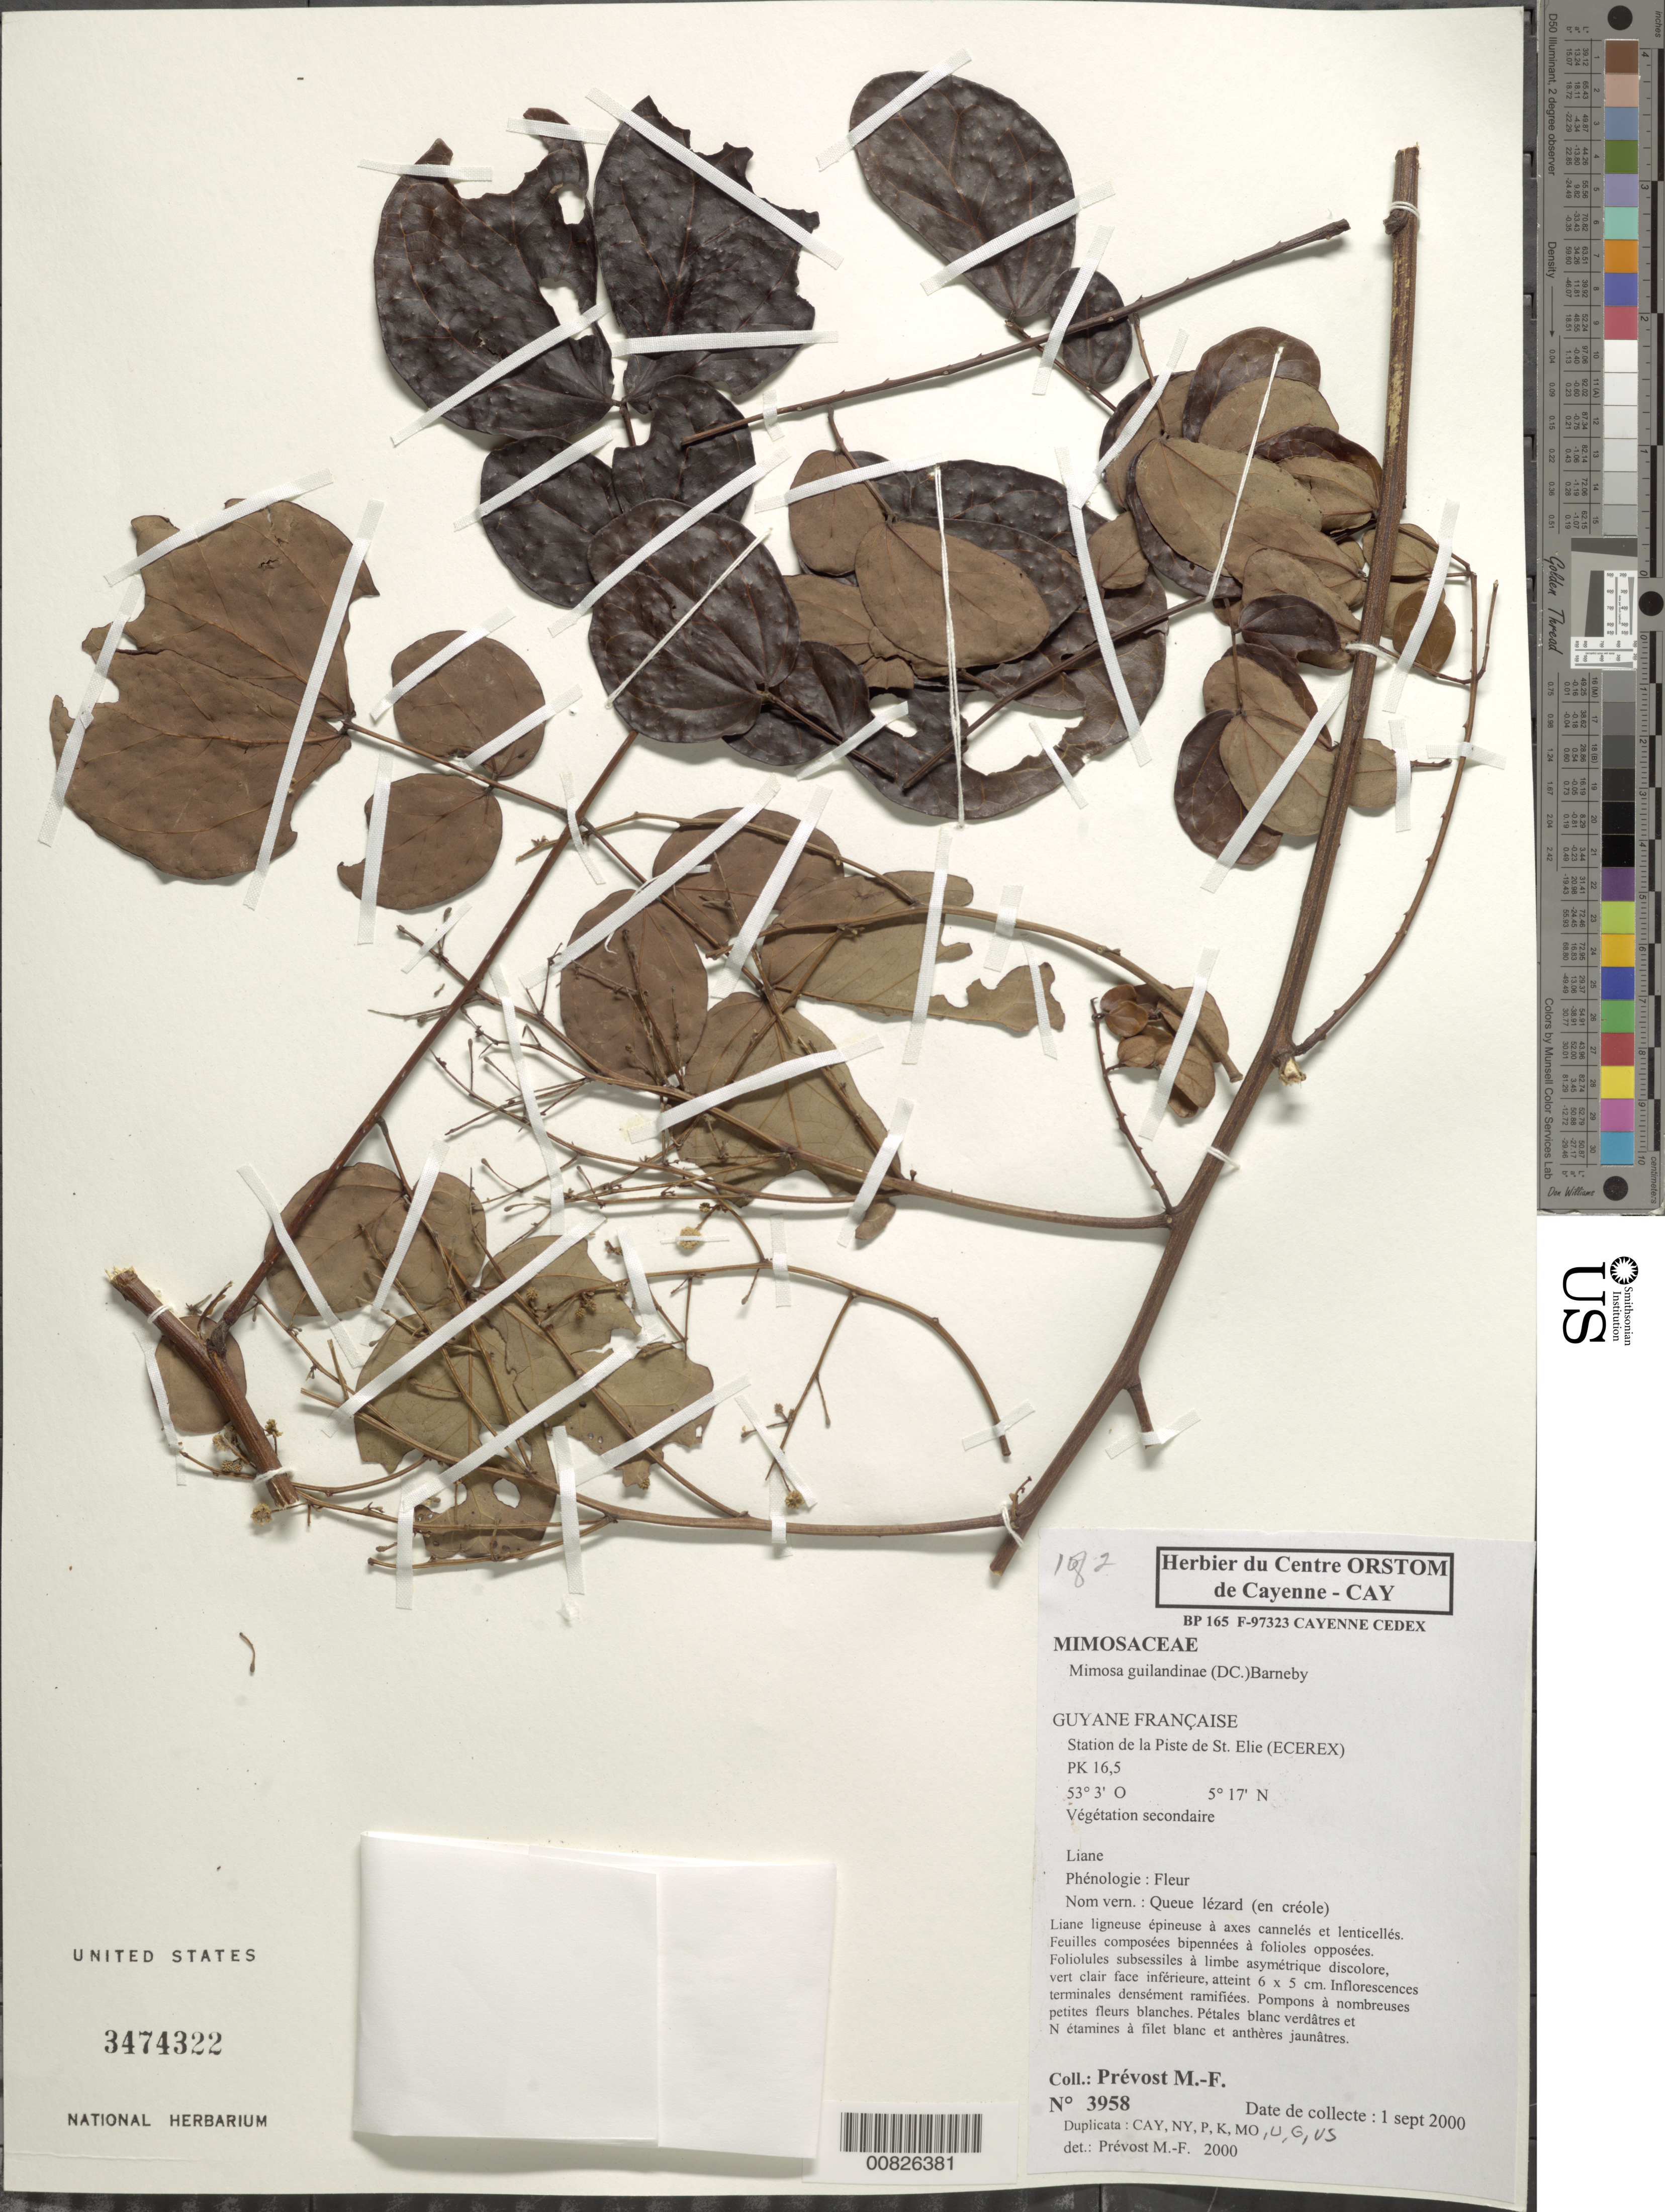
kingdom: Plantae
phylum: Tracheophyta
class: Magnoliopsida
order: Fabales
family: Fabaceae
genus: Mimosa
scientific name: Mimosa guilandinae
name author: (DC.) Barneby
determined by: Prévost, M.-F.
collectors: M.-F. Prévost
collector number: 3958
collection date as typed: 1-Sep-00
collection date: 2000-09-01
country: French Guiana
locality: Station de la Piste de Saint-Élie (ECEREX)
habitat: Secondary vegetation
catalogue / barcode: US 3474322